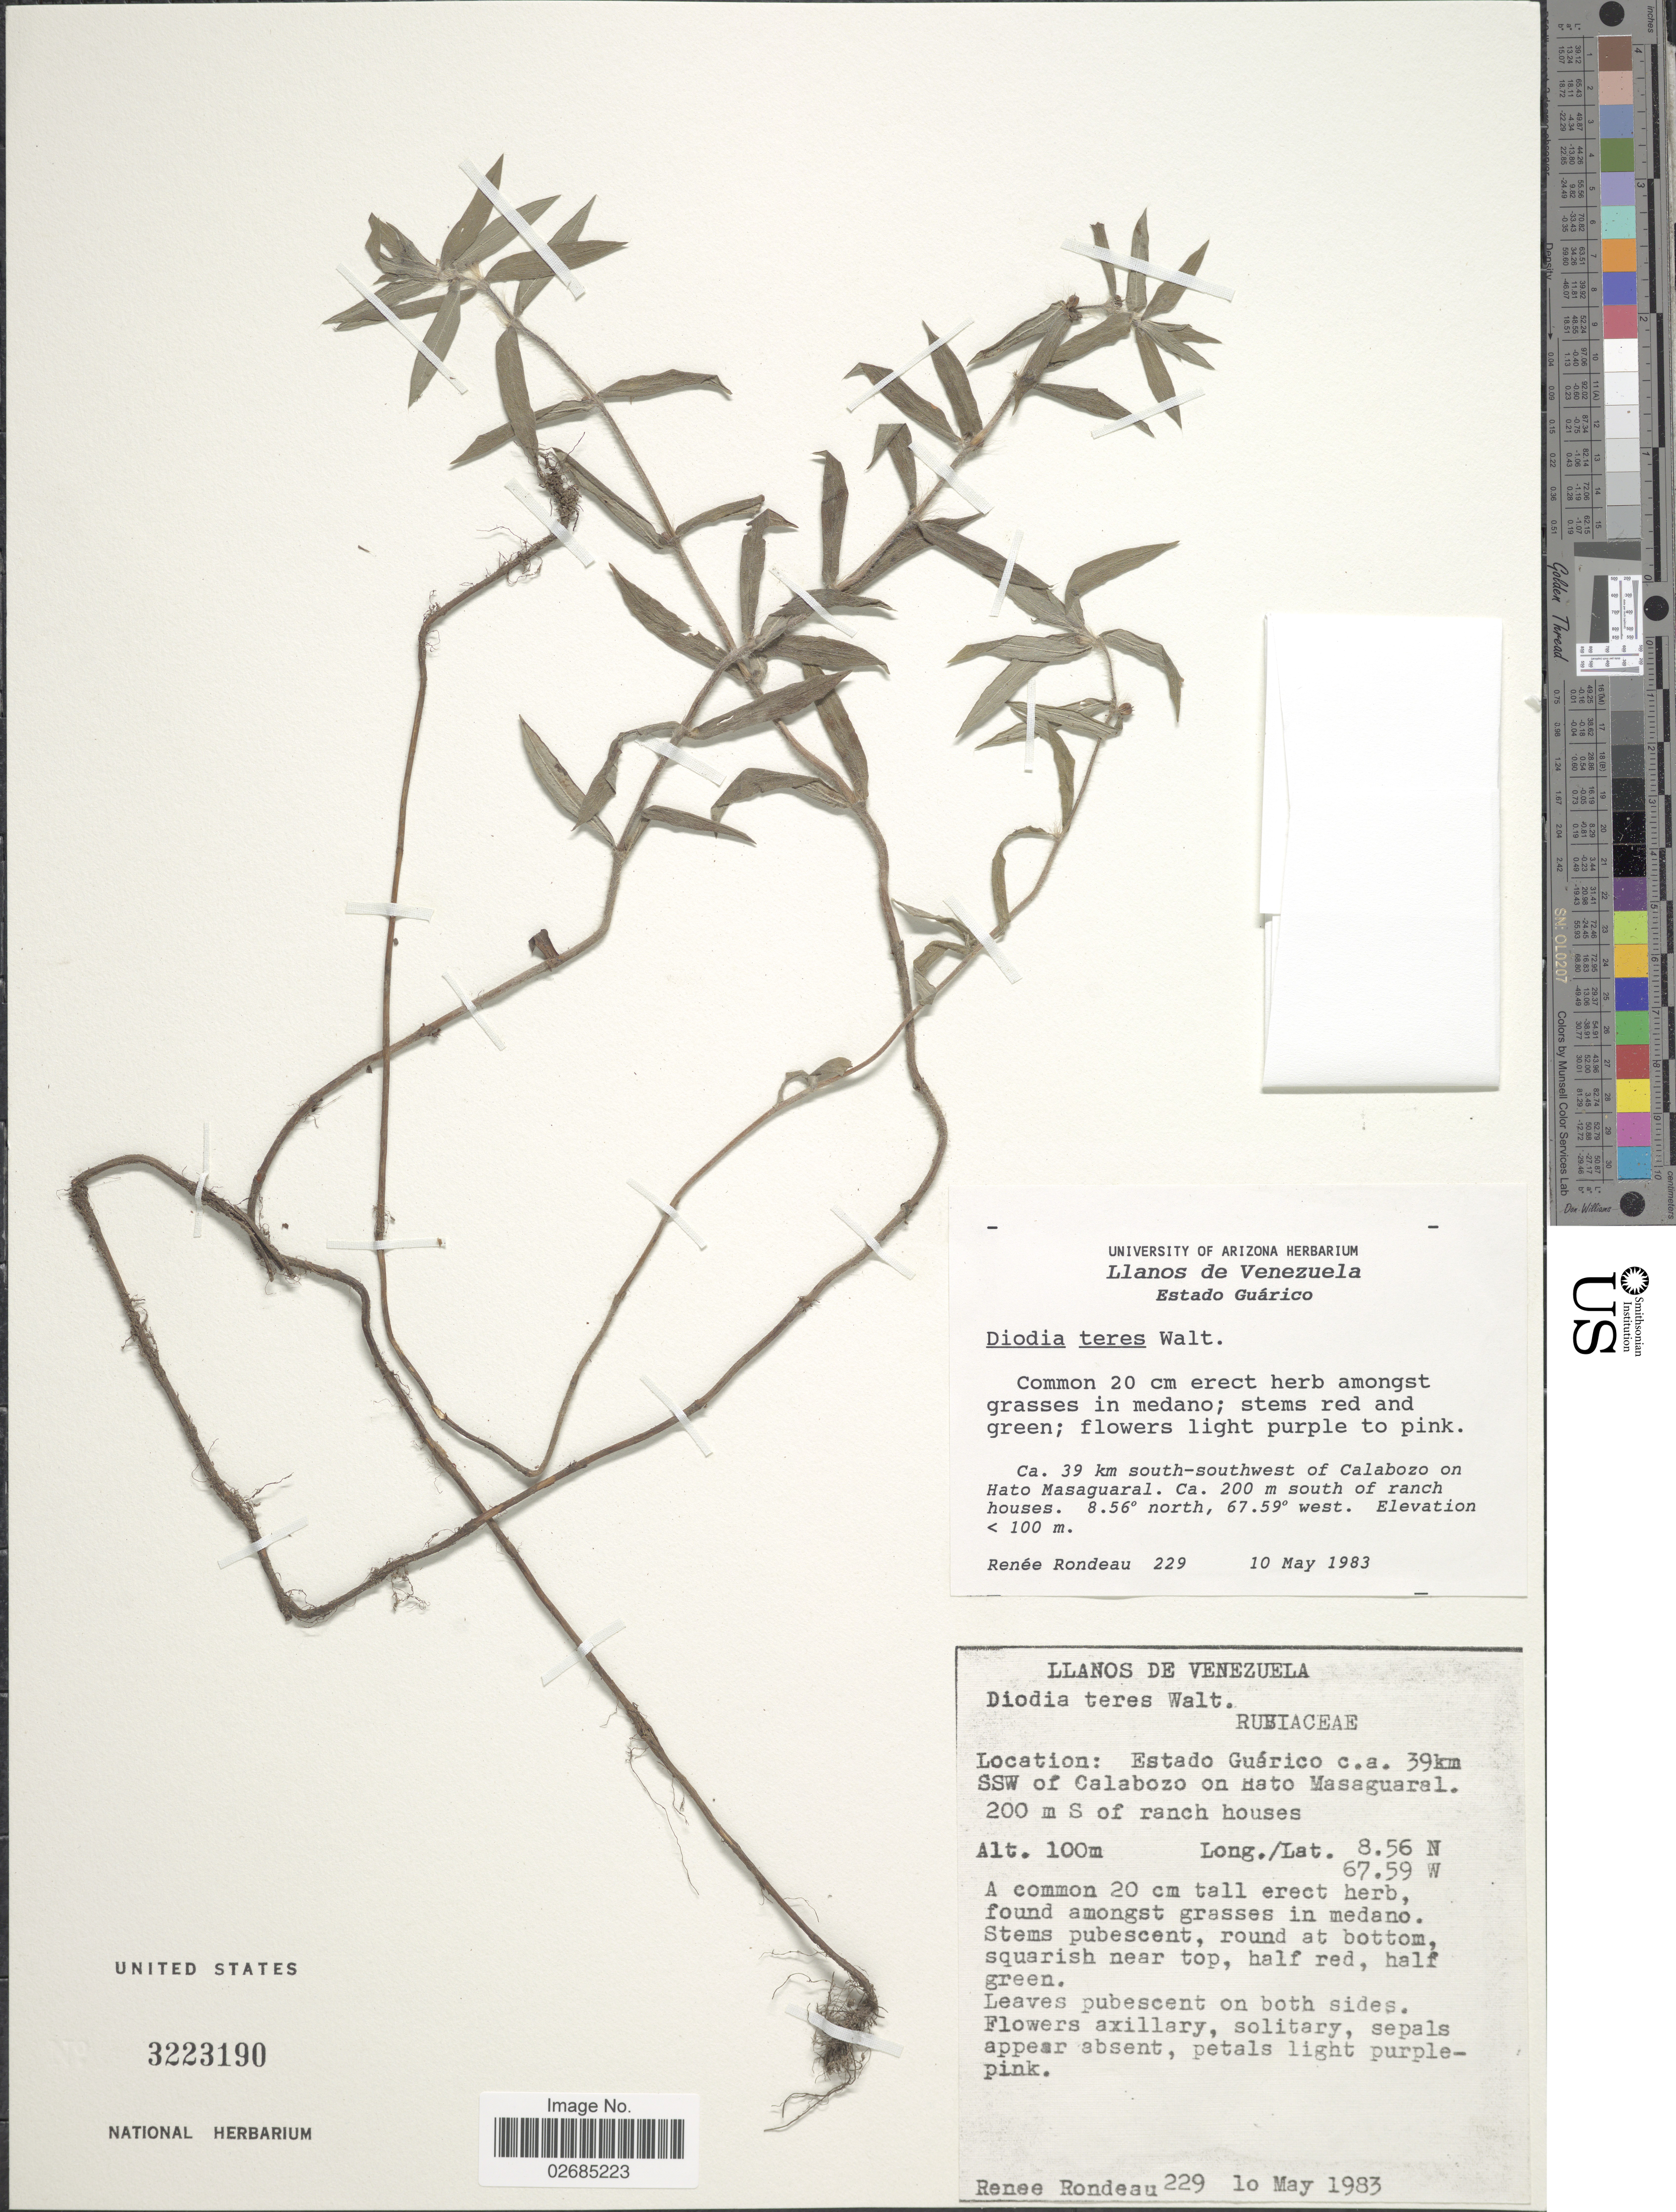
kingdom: Plantae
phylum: Tracheophyta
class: Magnoliopsida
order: Gentianales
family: Rubiaceae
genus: Diodia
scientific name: Diodia teres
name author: Walter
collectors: R. Rondeau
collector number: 229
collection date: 1983-05-10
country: Venezuela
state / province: Guárico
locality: Ca. 39 km south-southwest of Calabozo on Hato Masaguaral. Ca. 200 m south of ranch houses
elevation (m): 100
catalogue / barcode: US 3223190